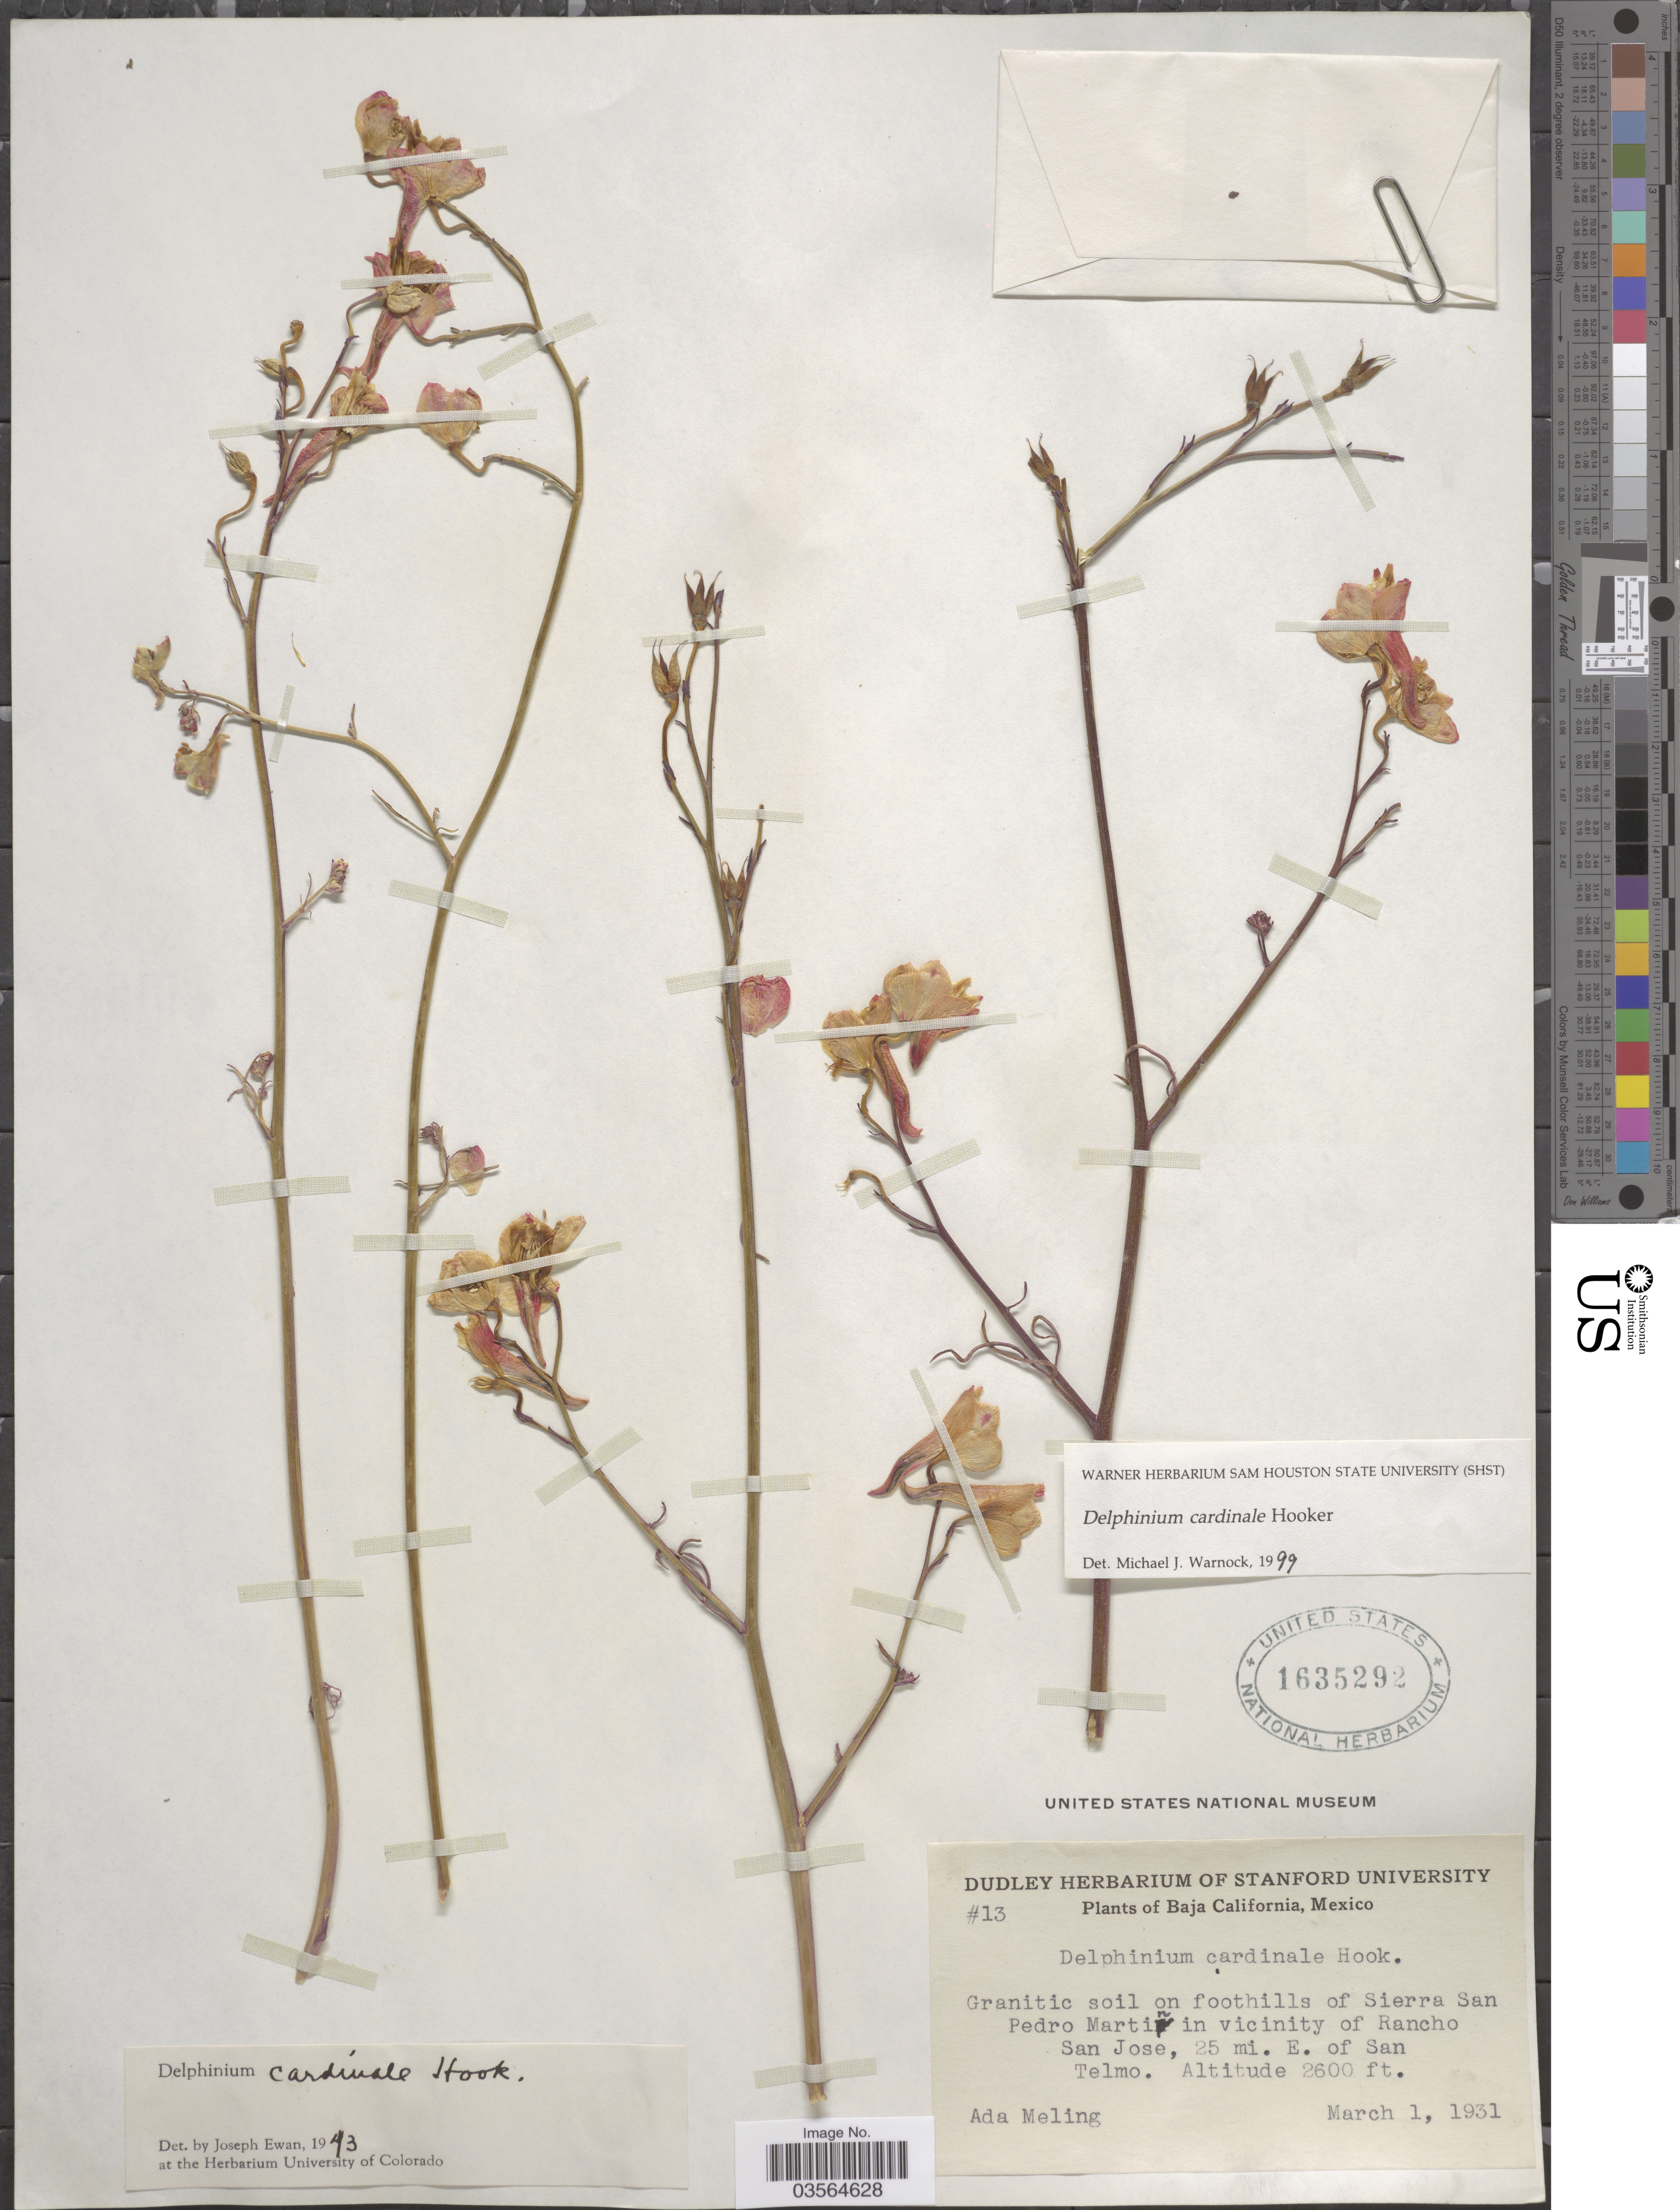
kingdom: Plantae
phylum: Tracheophyta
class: Magnoliopsida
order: Ranunculales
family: Ranunculaceae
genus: Delphinium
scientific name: Delphinium cardinale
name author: Hook.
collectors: A. Meling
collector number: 13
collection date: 1931-03-01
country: Mexico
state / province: Baja California Norte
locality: On foothills on Sierra San Pedro Martin in vicinity of Rancho San Jose, 25 mi. E. of San Telmo.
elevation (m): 792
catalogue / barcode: US 1635292